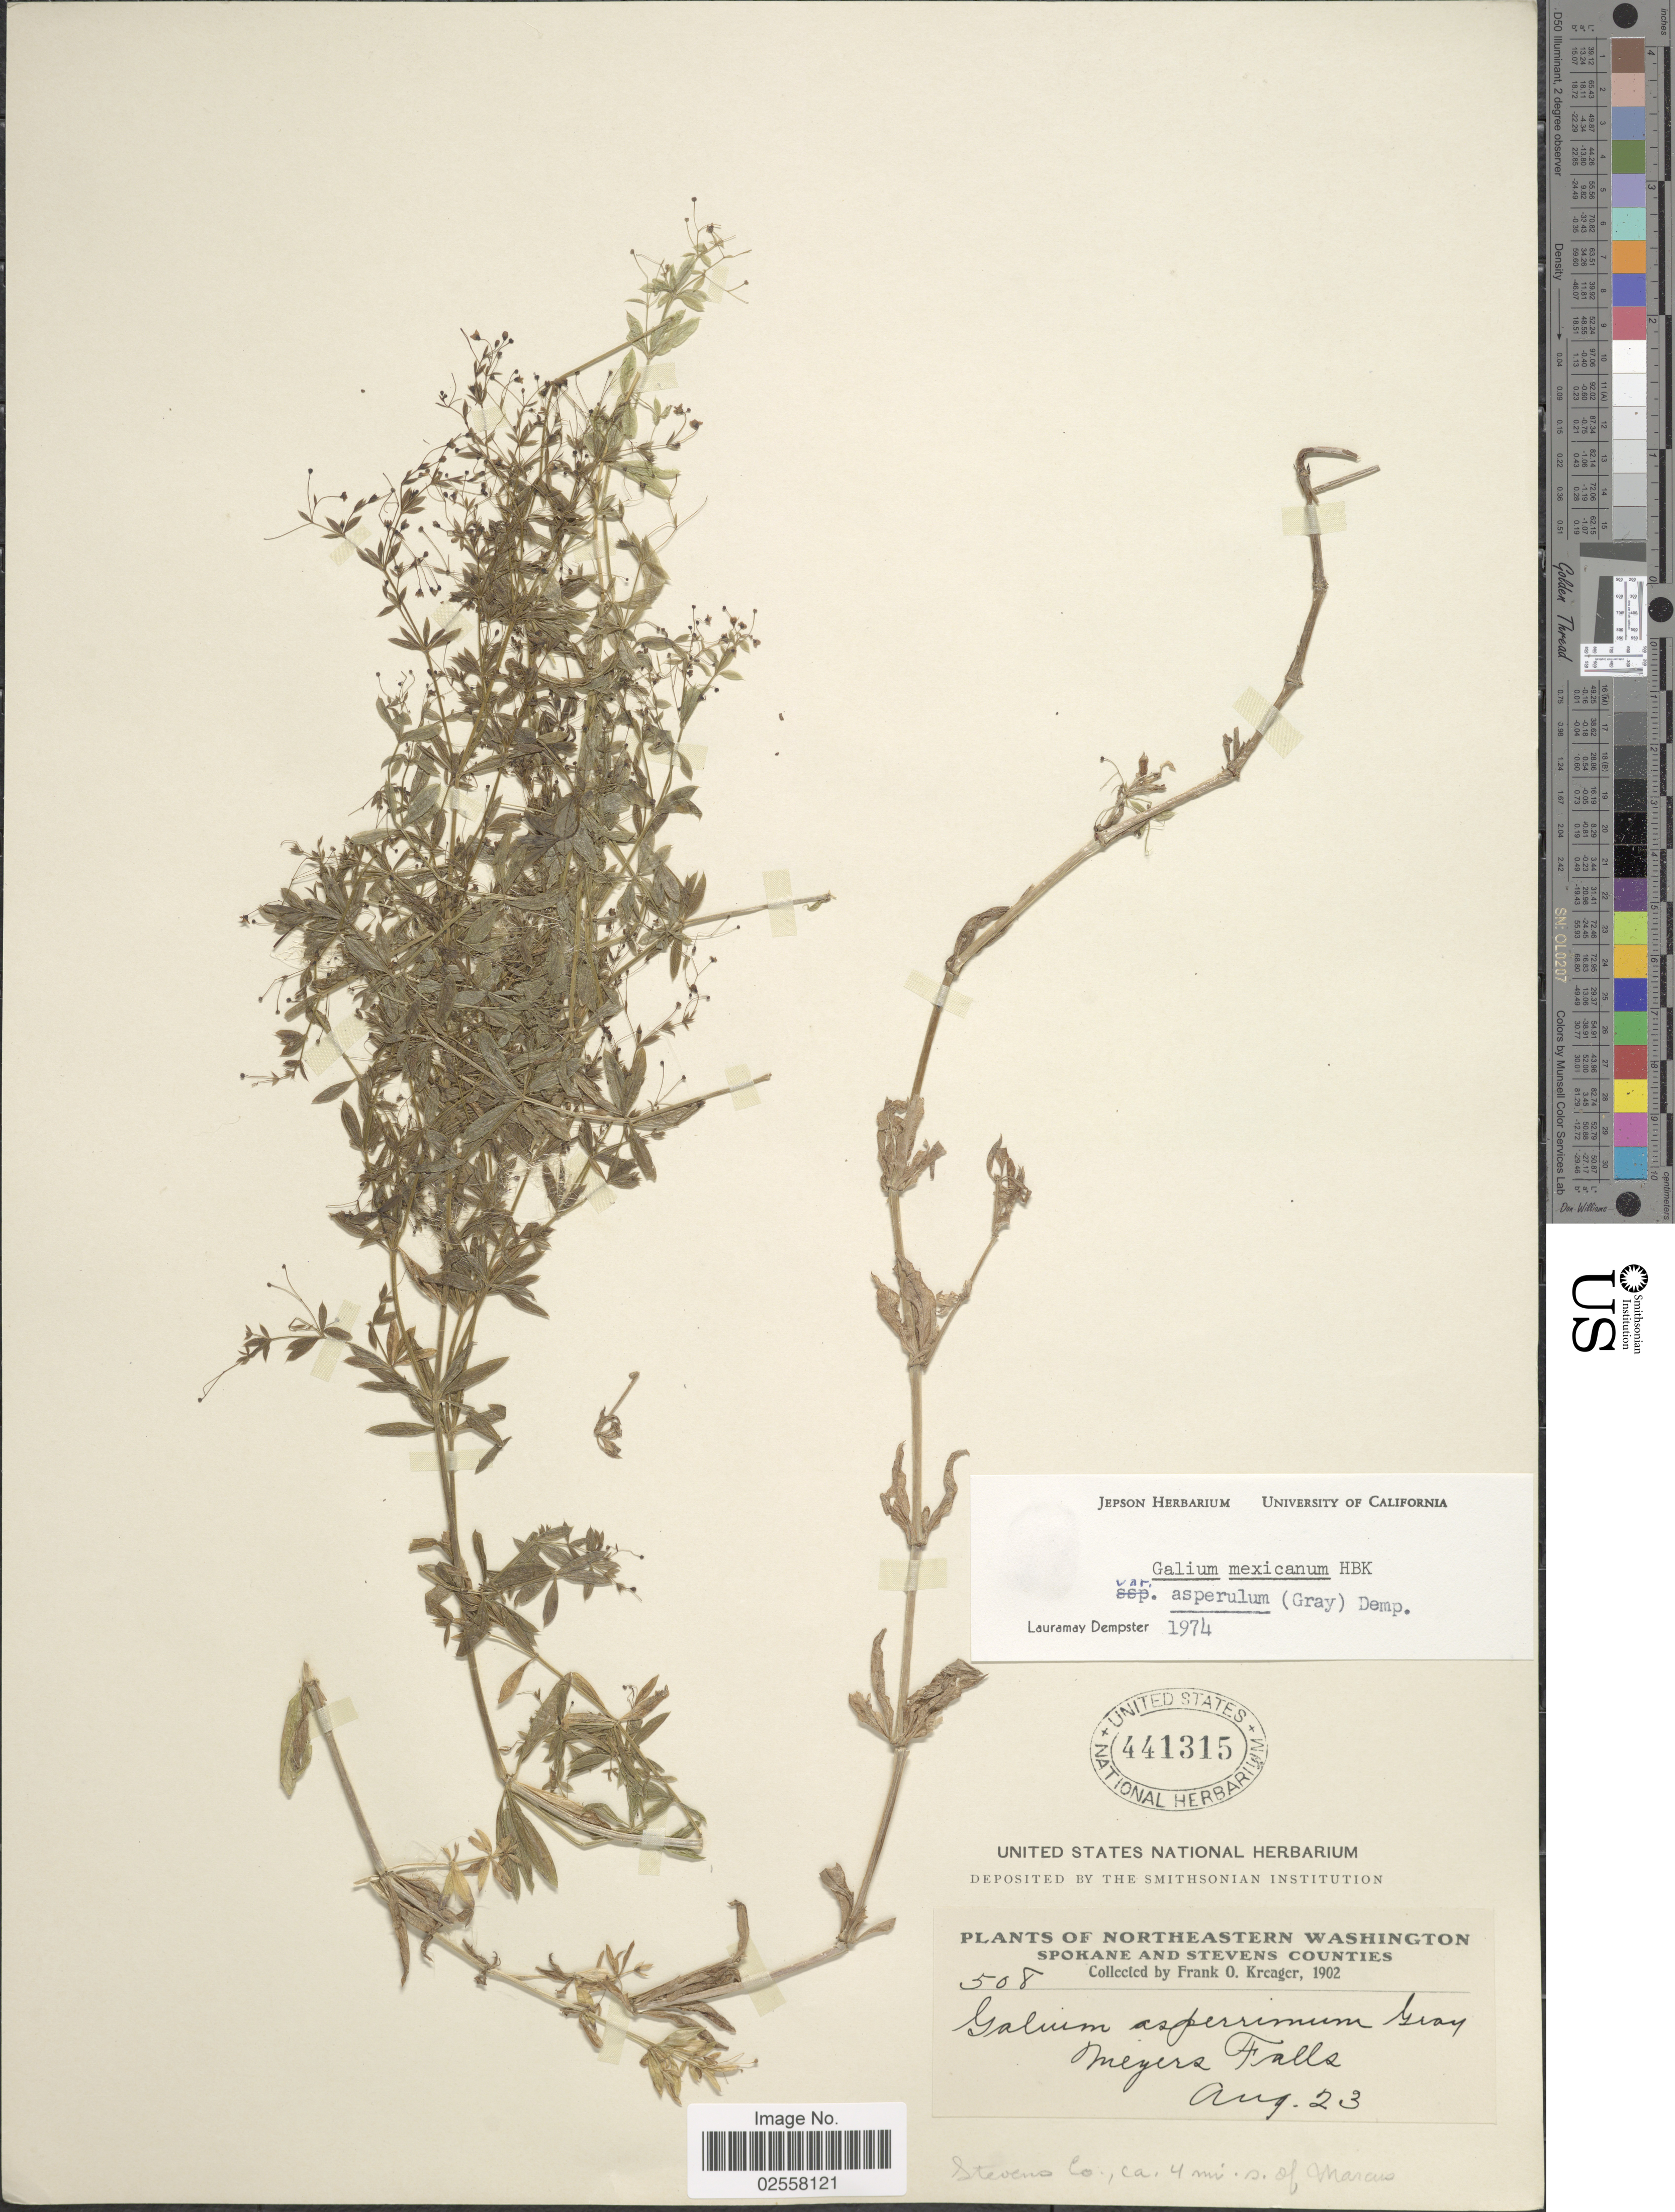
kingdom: Plantae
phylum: Tracheophyta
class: Magnoliopsida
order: Gentianales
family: Rubiaceae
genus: Galium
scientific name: Galium mexicanum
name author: Kunth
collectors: F. Kreager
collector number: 508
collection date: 1902-08-23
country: United States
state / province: Washington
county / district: Spokane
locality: Northeastern Washington, Spokane and Stevens Counties, Meyers Falls, Stevens Co., ca. 4 mi s of Marcus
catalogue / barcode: US 441315